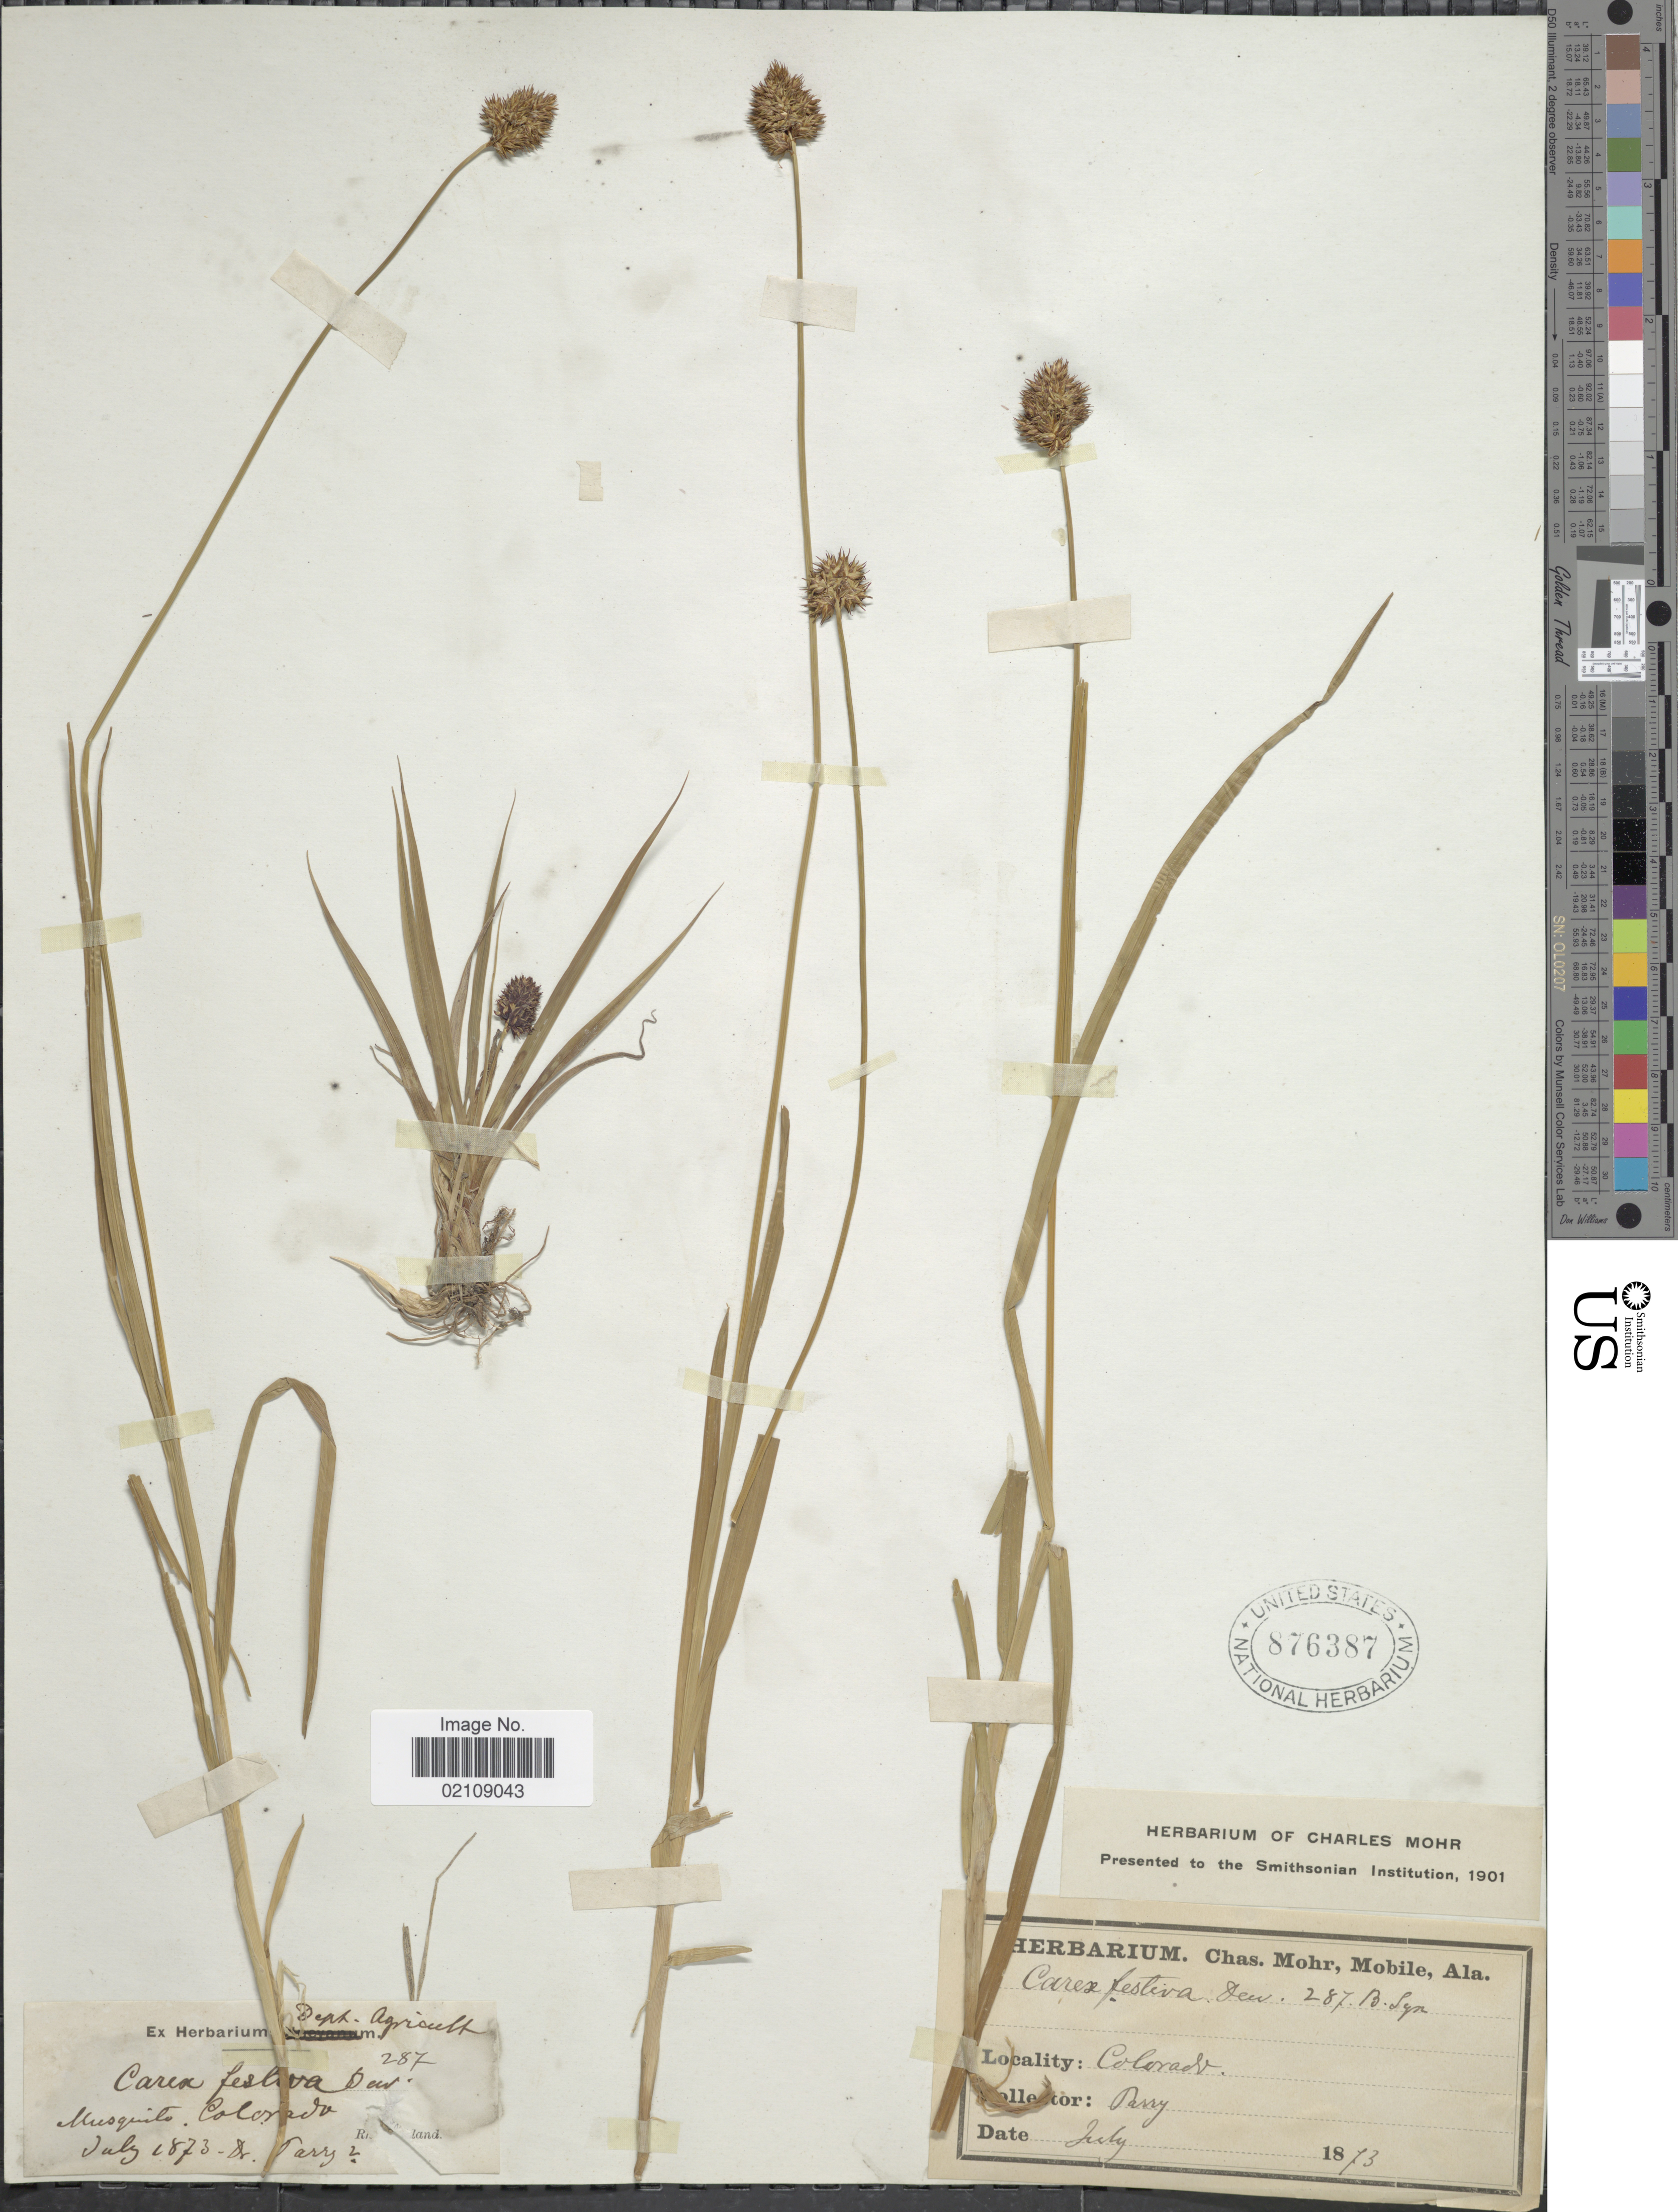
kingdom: Plantae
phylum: Tracheophyta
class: Liliopsida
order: Poales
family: Cyperaceae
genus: Carex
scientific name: Carex microptera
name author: Mack.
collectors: Parry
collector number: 287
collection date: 1873-07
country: United States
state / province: Colorado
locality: Mesquite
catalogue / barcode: US 876387